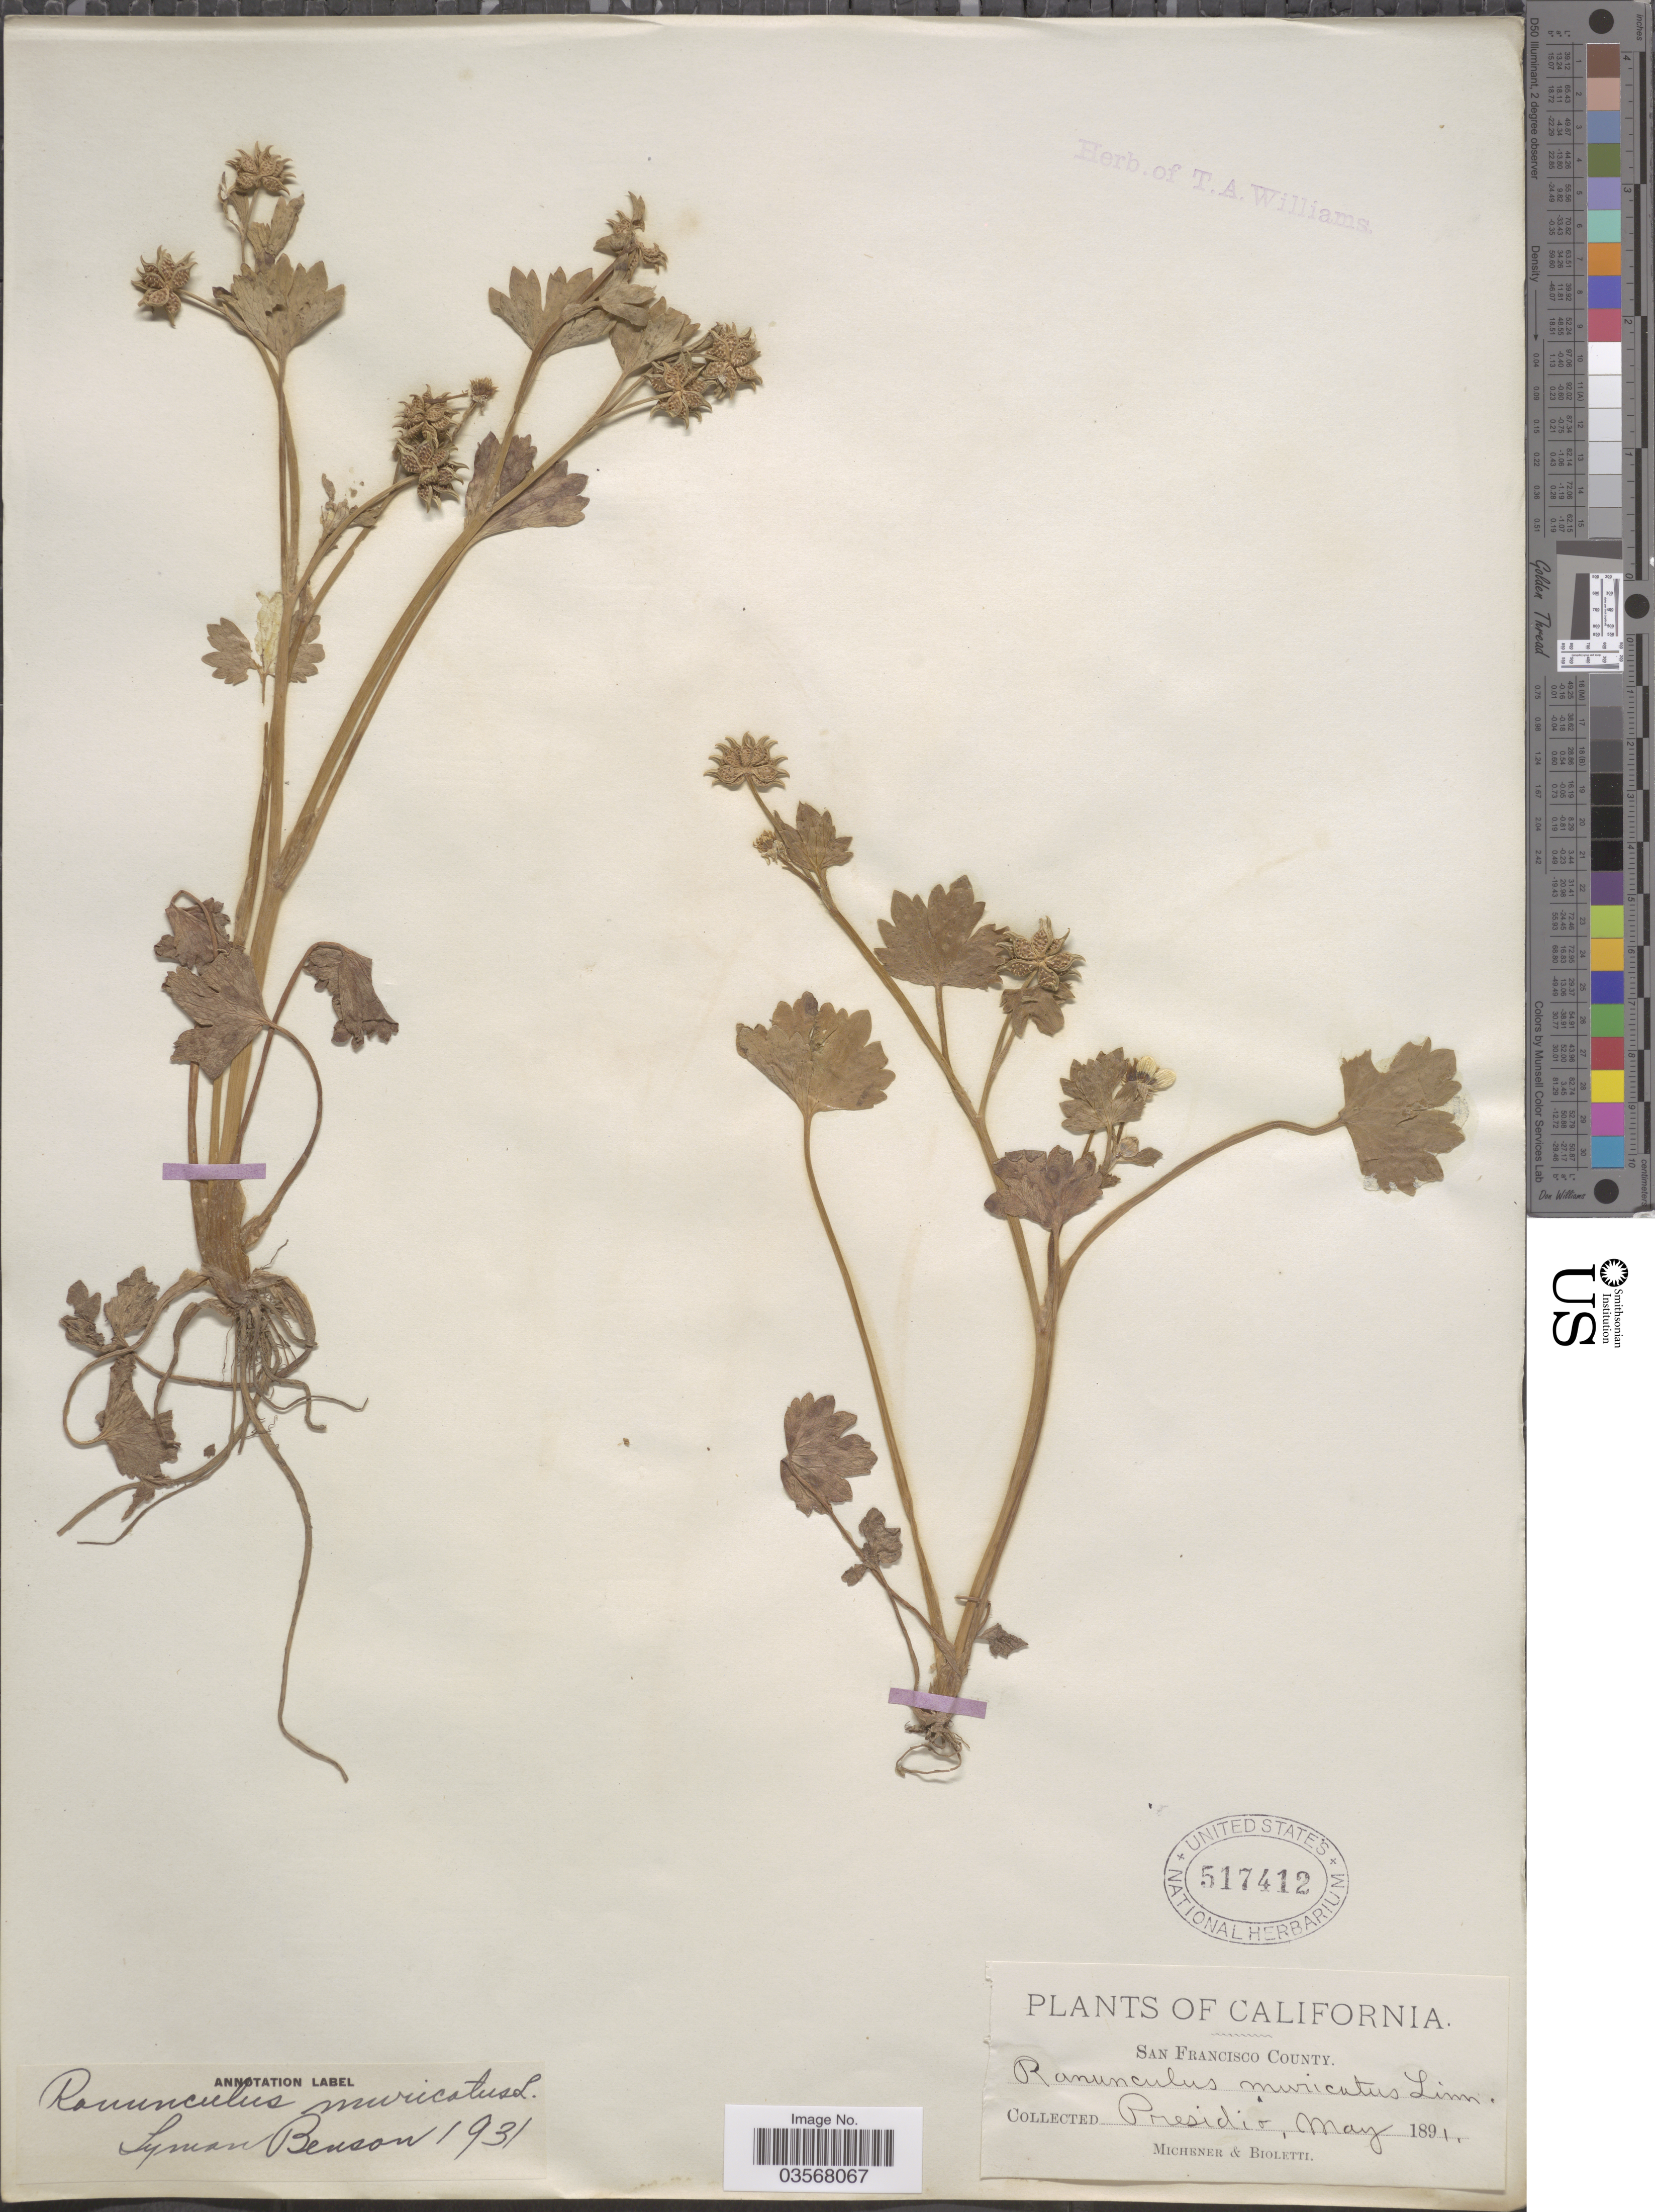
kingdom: Plantae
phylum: Tracheophyta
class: Magnoliopsida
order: Ranunculales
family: Ranunculaceae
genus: Ranunculus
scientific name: Ranunculus muricatus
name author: L.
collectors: -. Michener & -- Bioletti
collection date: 1891-05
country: United States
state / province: California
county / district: San Francisco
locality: San Francisco County. Presidio.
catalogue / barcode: US 517412